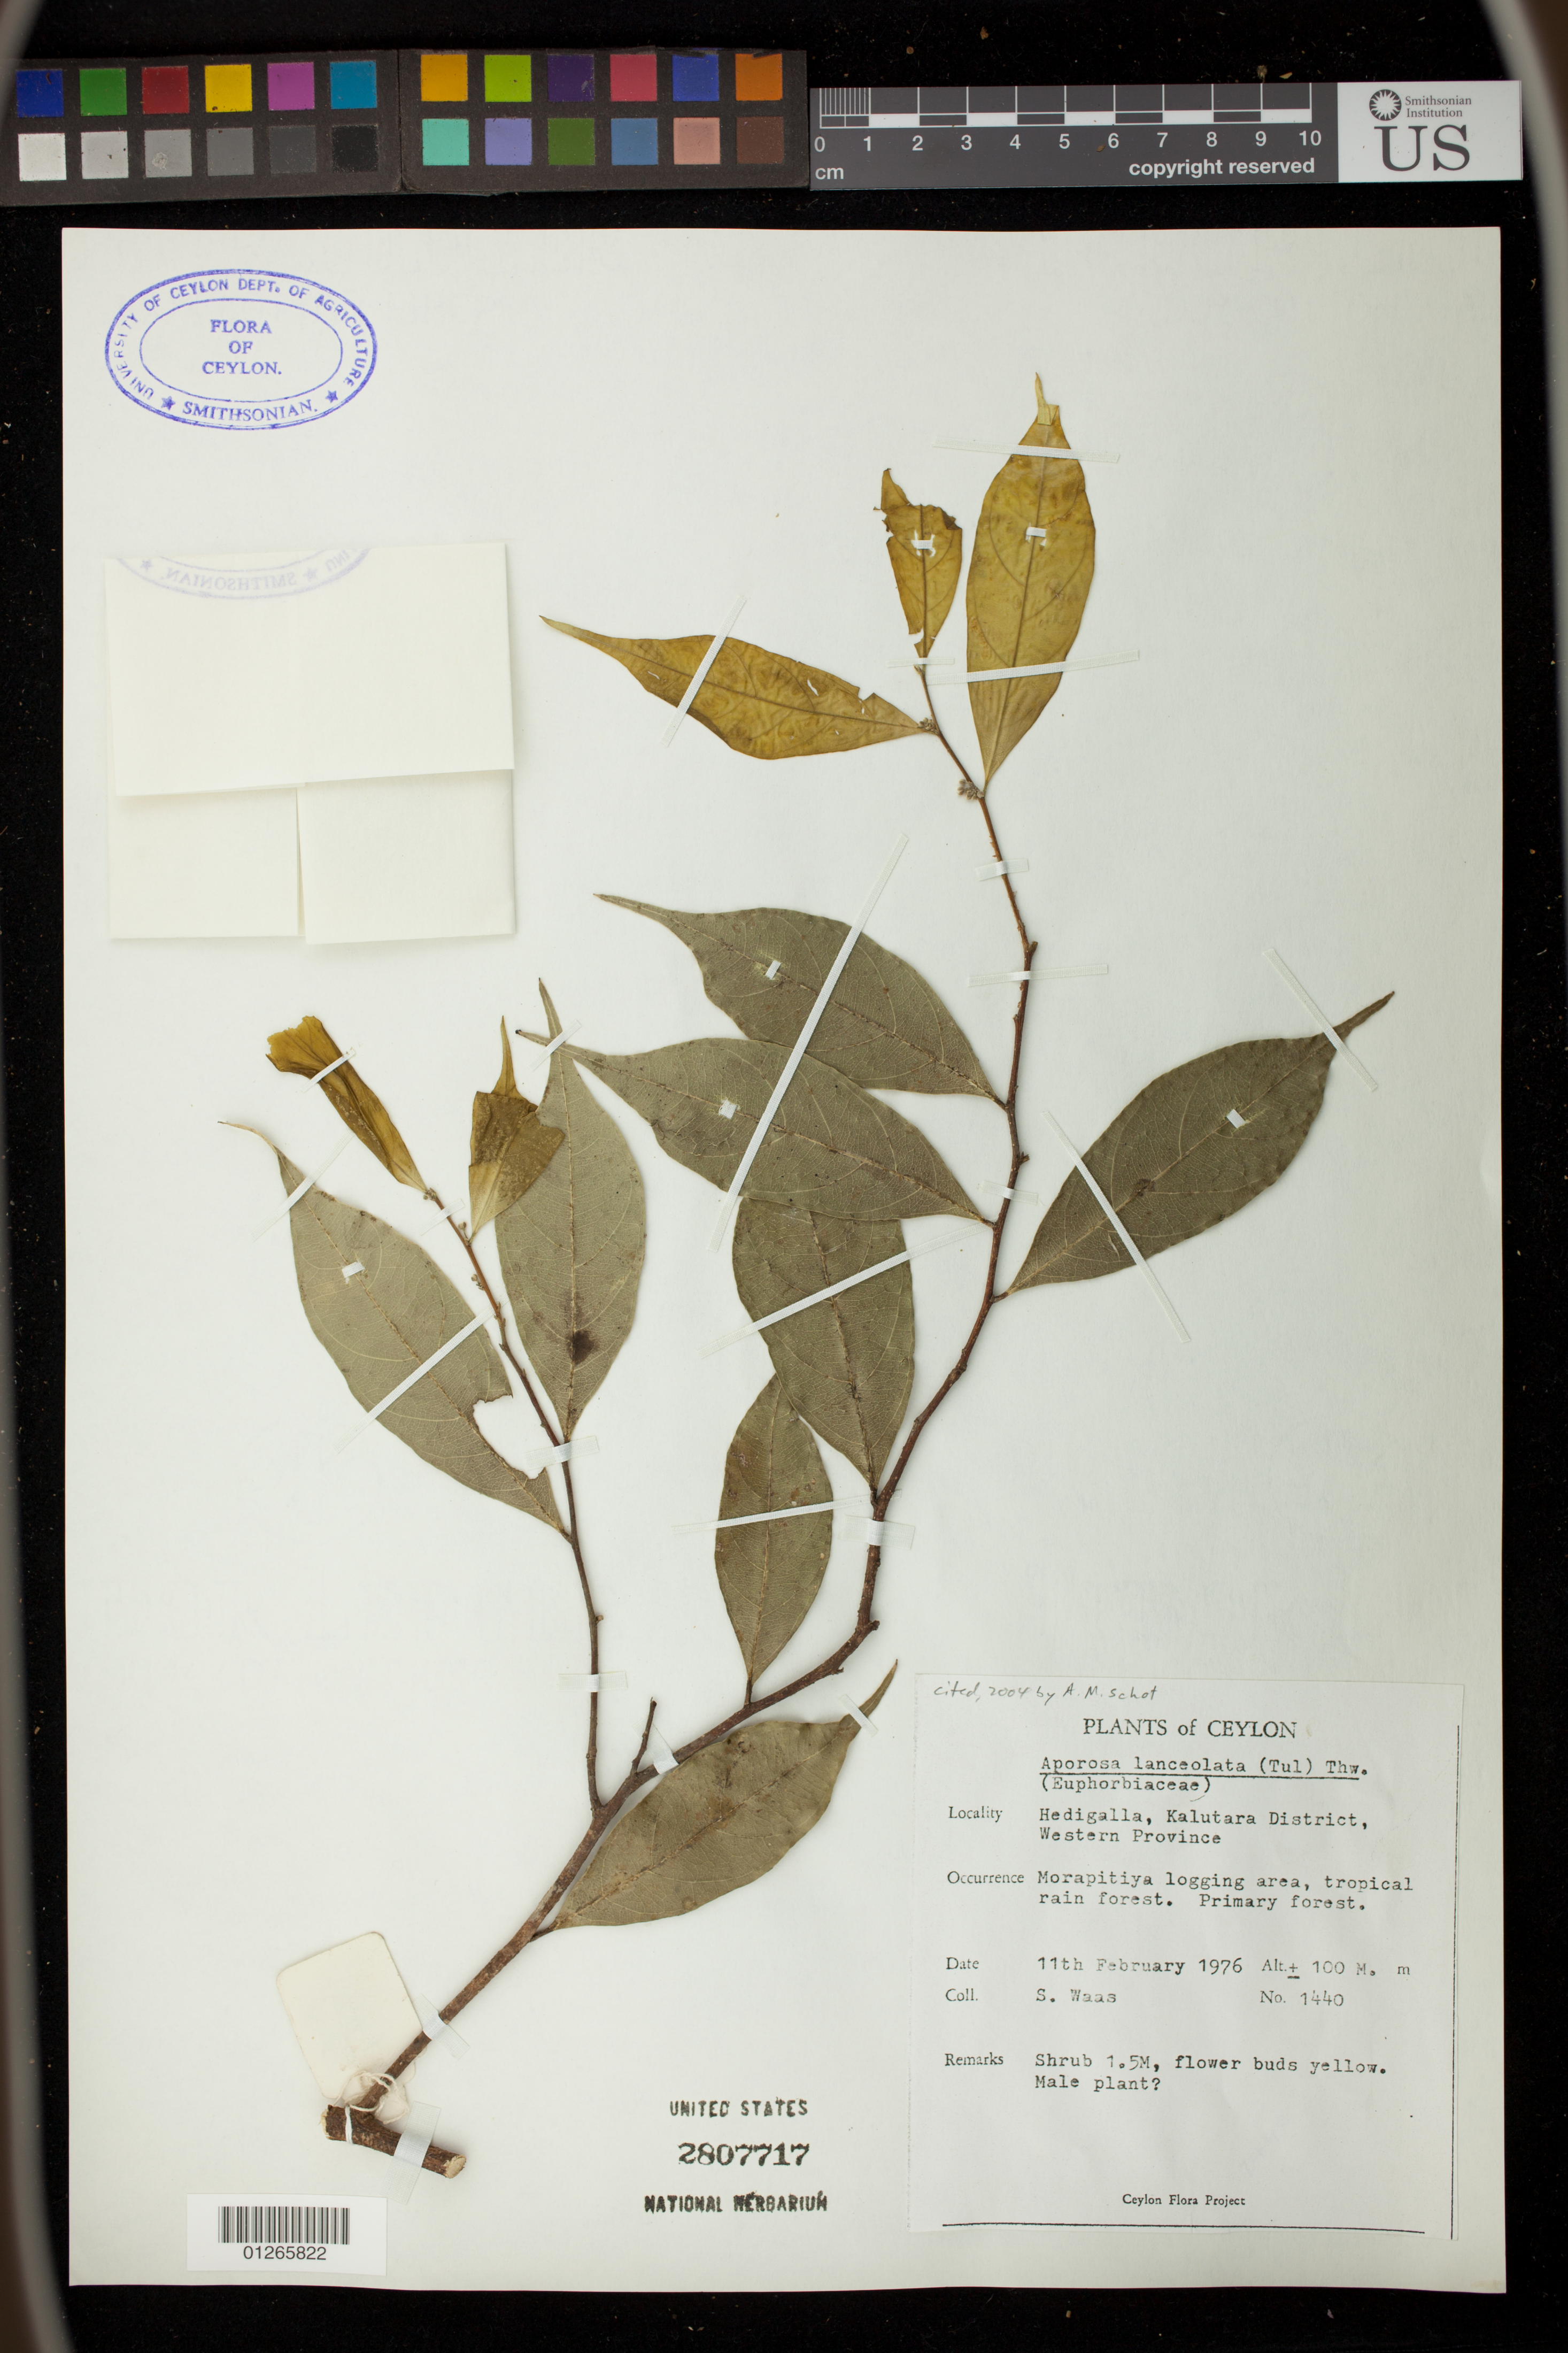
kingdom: Plantae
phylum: Tracheophyta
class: Magnoliopsida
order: Malpighiales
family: Phyllanthaceae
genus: Aporosa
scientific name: Aporosa lanceolata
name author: Müll. Arg.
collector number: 1440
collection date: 1976-02-11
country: Sri Lanka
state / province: Western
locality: Hedigalla, Kalutara District.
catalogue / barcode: US 2807717